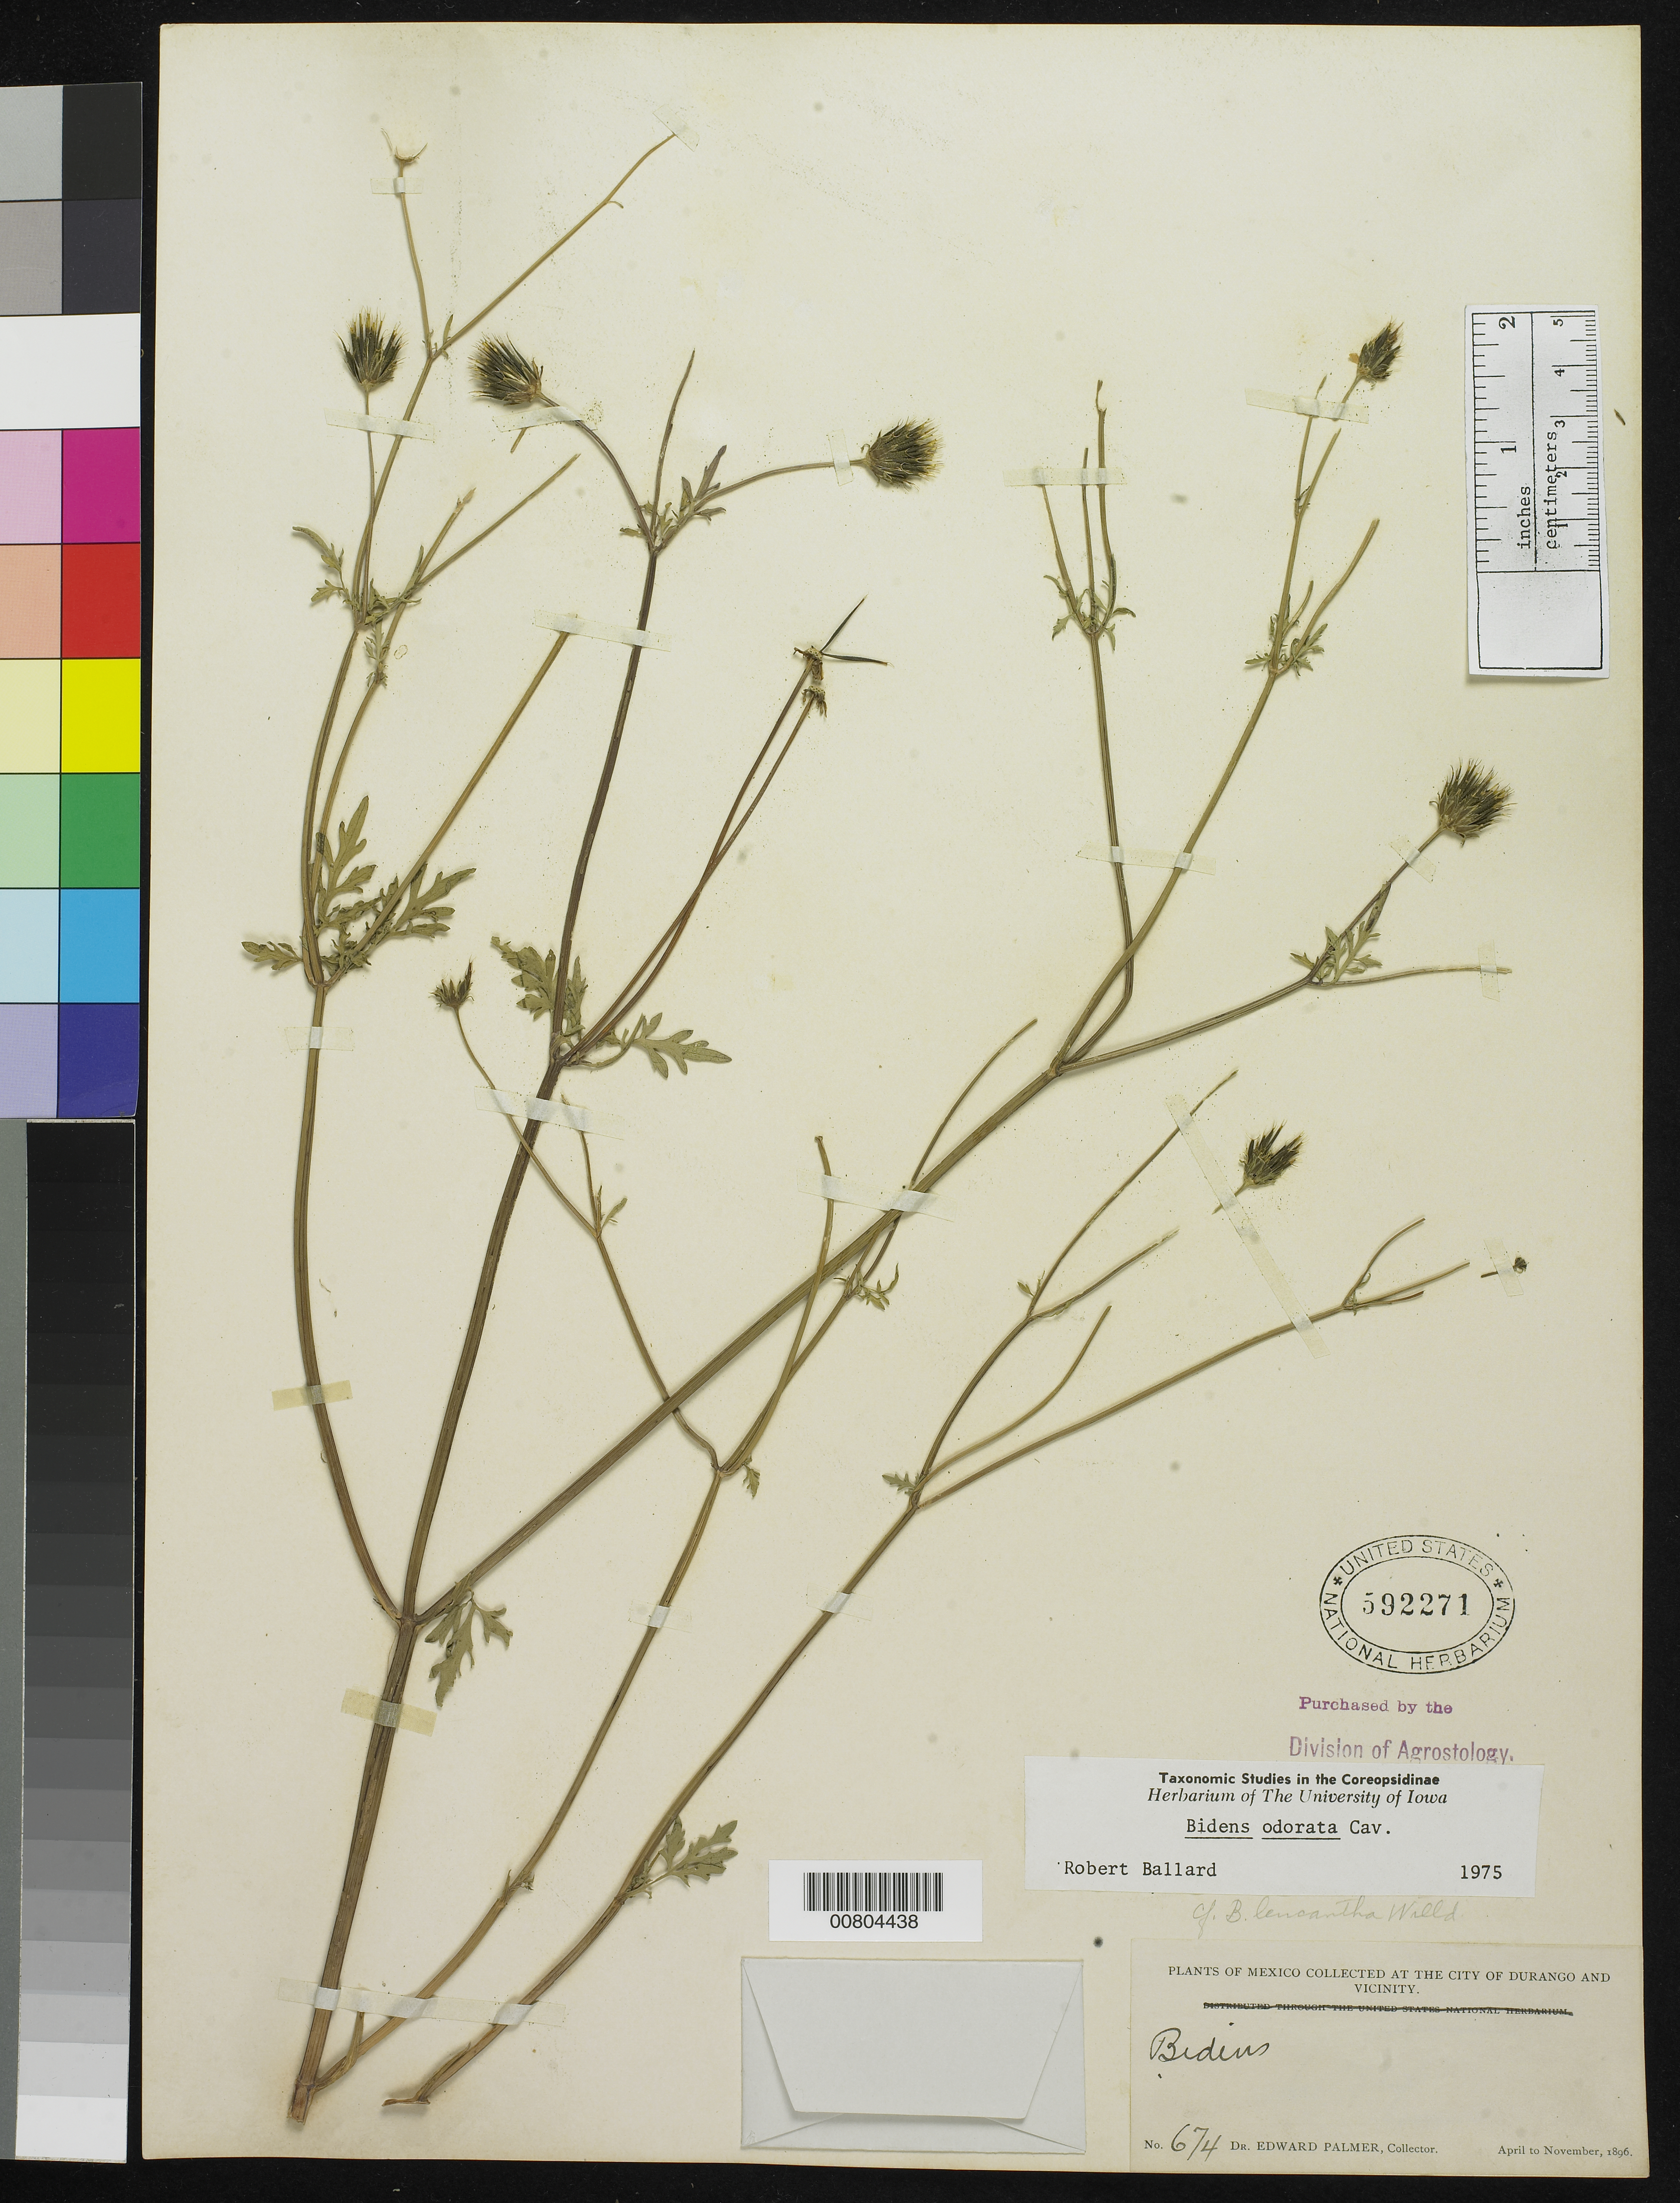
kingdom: Plantae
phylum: Tracheophyta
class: Magnoliopsida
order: Asterales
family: Asteraceae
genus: Bidens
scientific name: Bidens odorata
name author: Cav.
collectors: E. Palmer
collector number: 674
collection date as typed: Apr 1896 to -- Nov 1896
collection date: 1896-04/1896-11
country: Mexico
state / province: Durango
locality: City of Durango and vicinity.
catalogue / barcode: US 592271